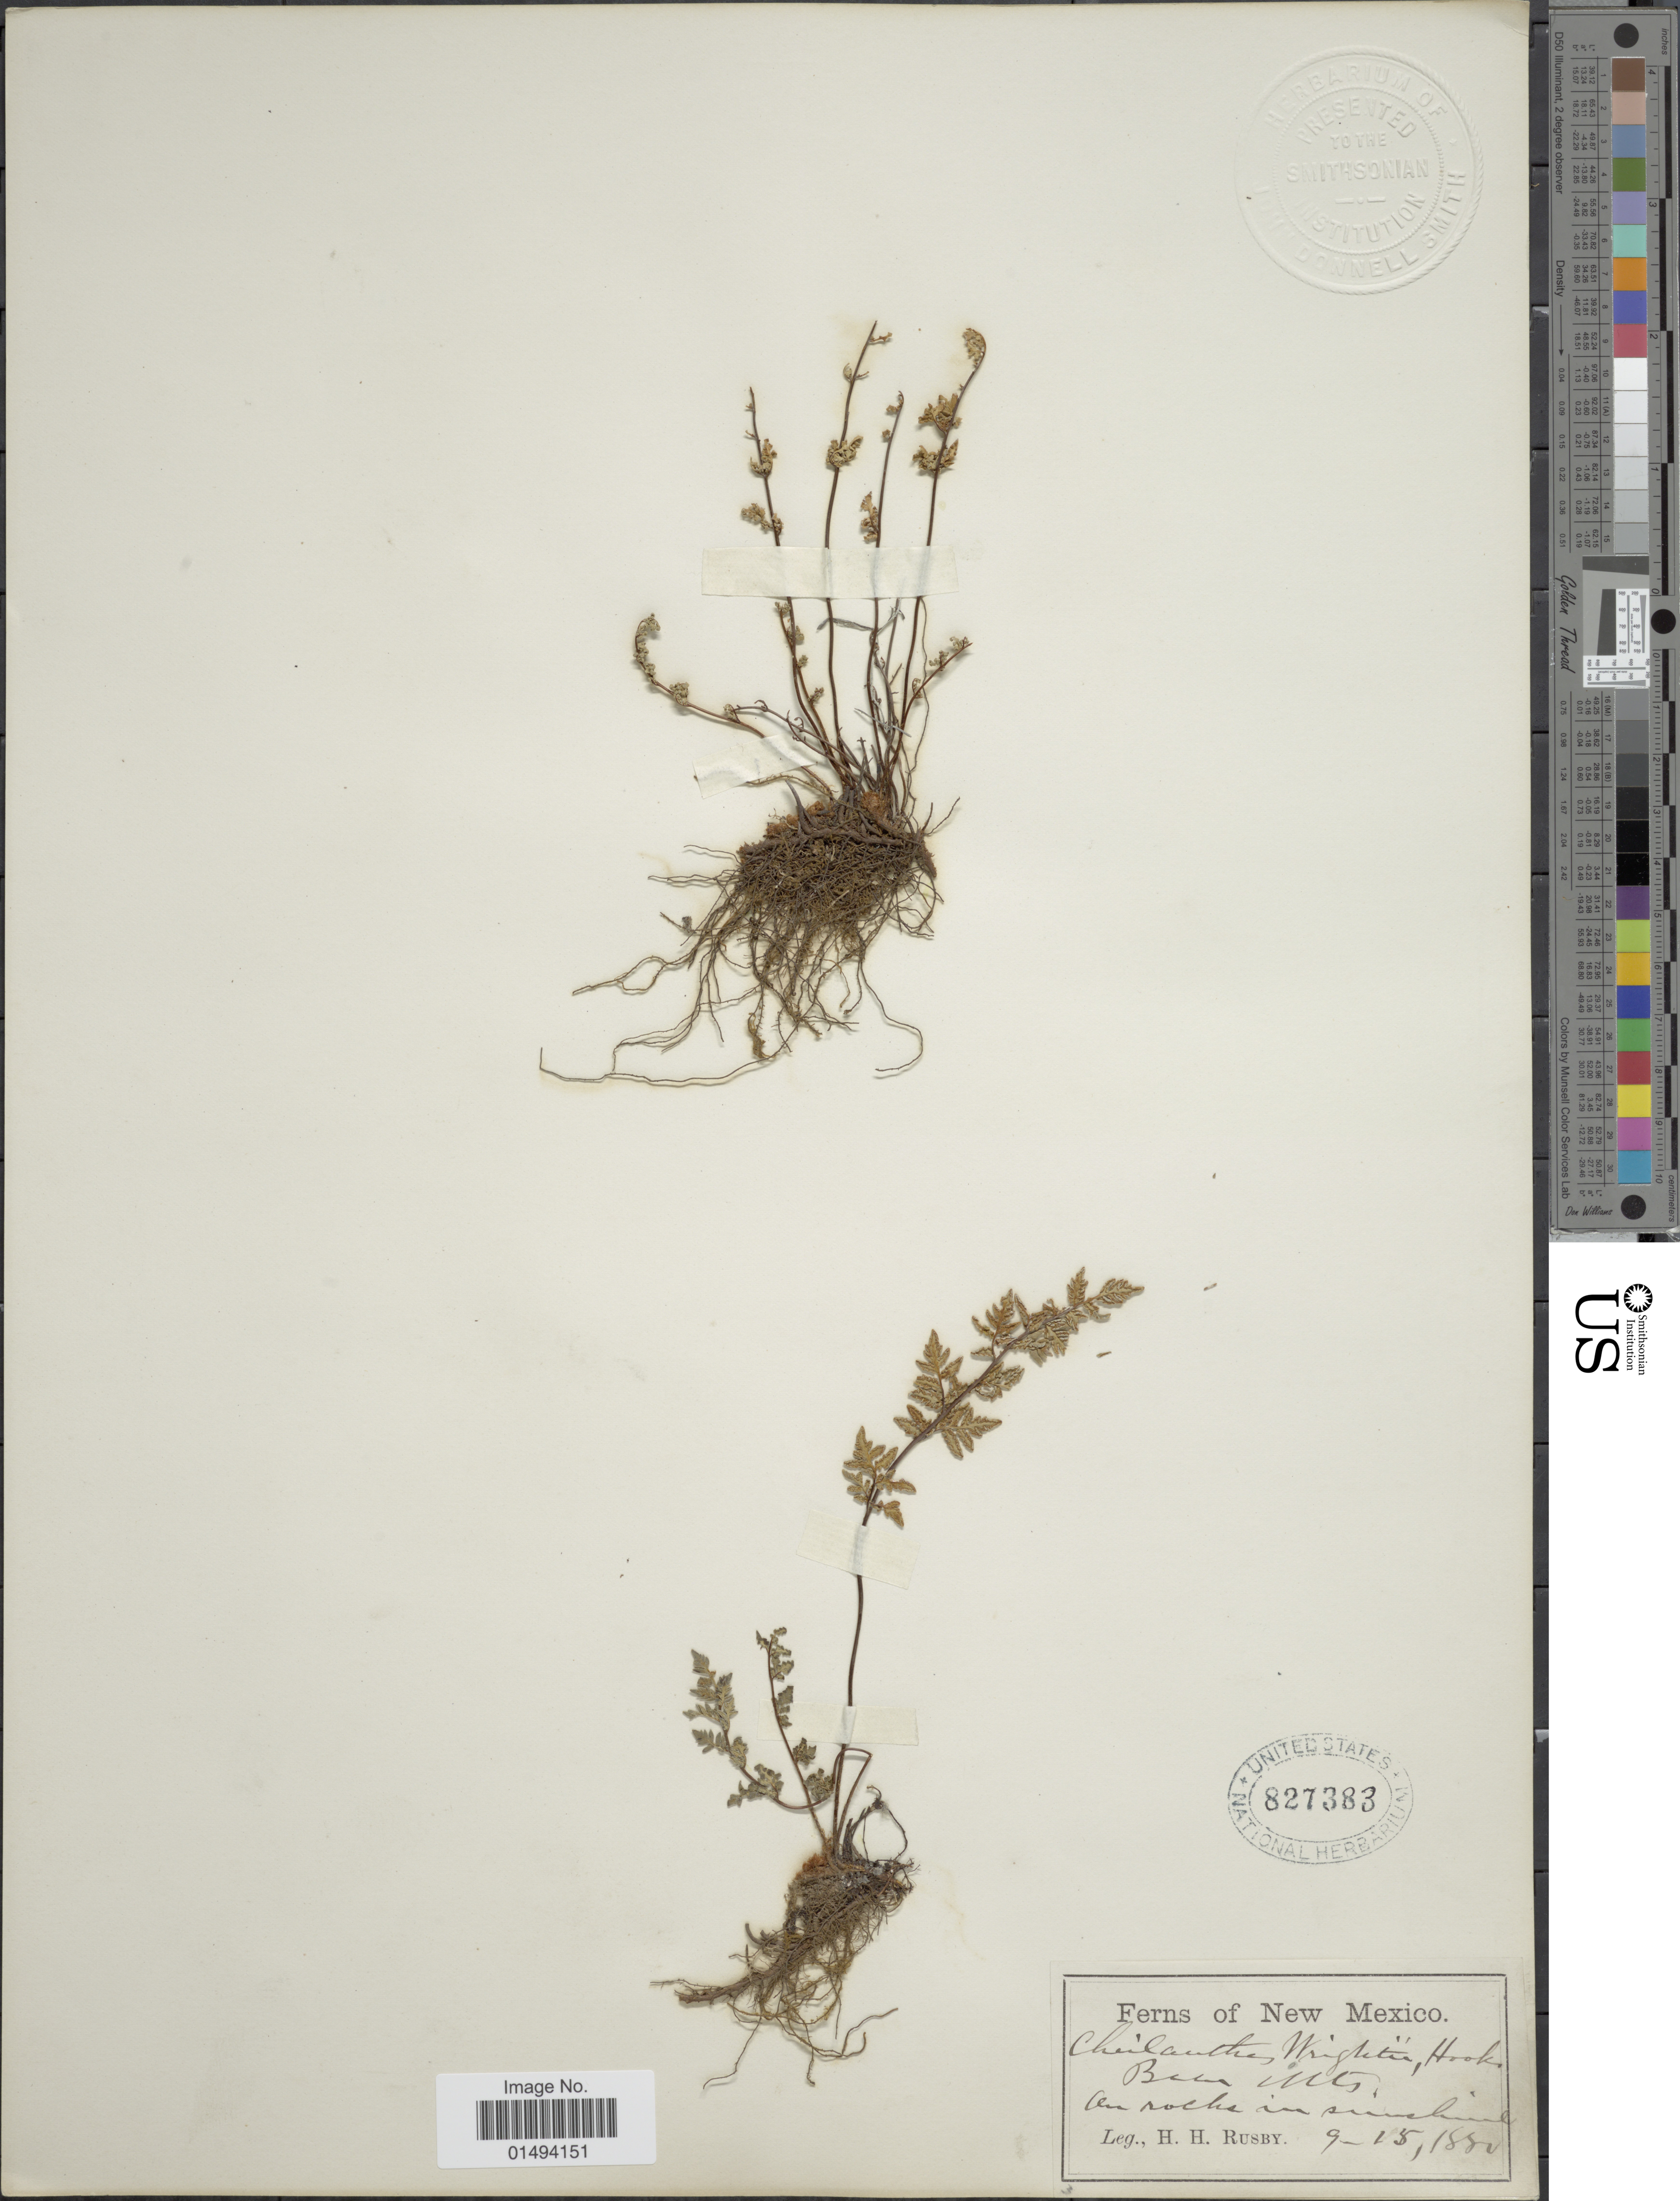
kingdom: Plantae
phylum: Tracheophyta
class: Polypodiopsida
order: Polypodiales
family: Pteridaceae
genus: Myriopteris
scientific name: Myriopteris wrightii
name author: (Hook.) Grusz & Windham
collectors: H. H. Rusby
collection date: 1880-09-15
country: United States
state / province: New Mexico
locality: New Mexico, Bear Mts.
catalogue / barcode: US 827383